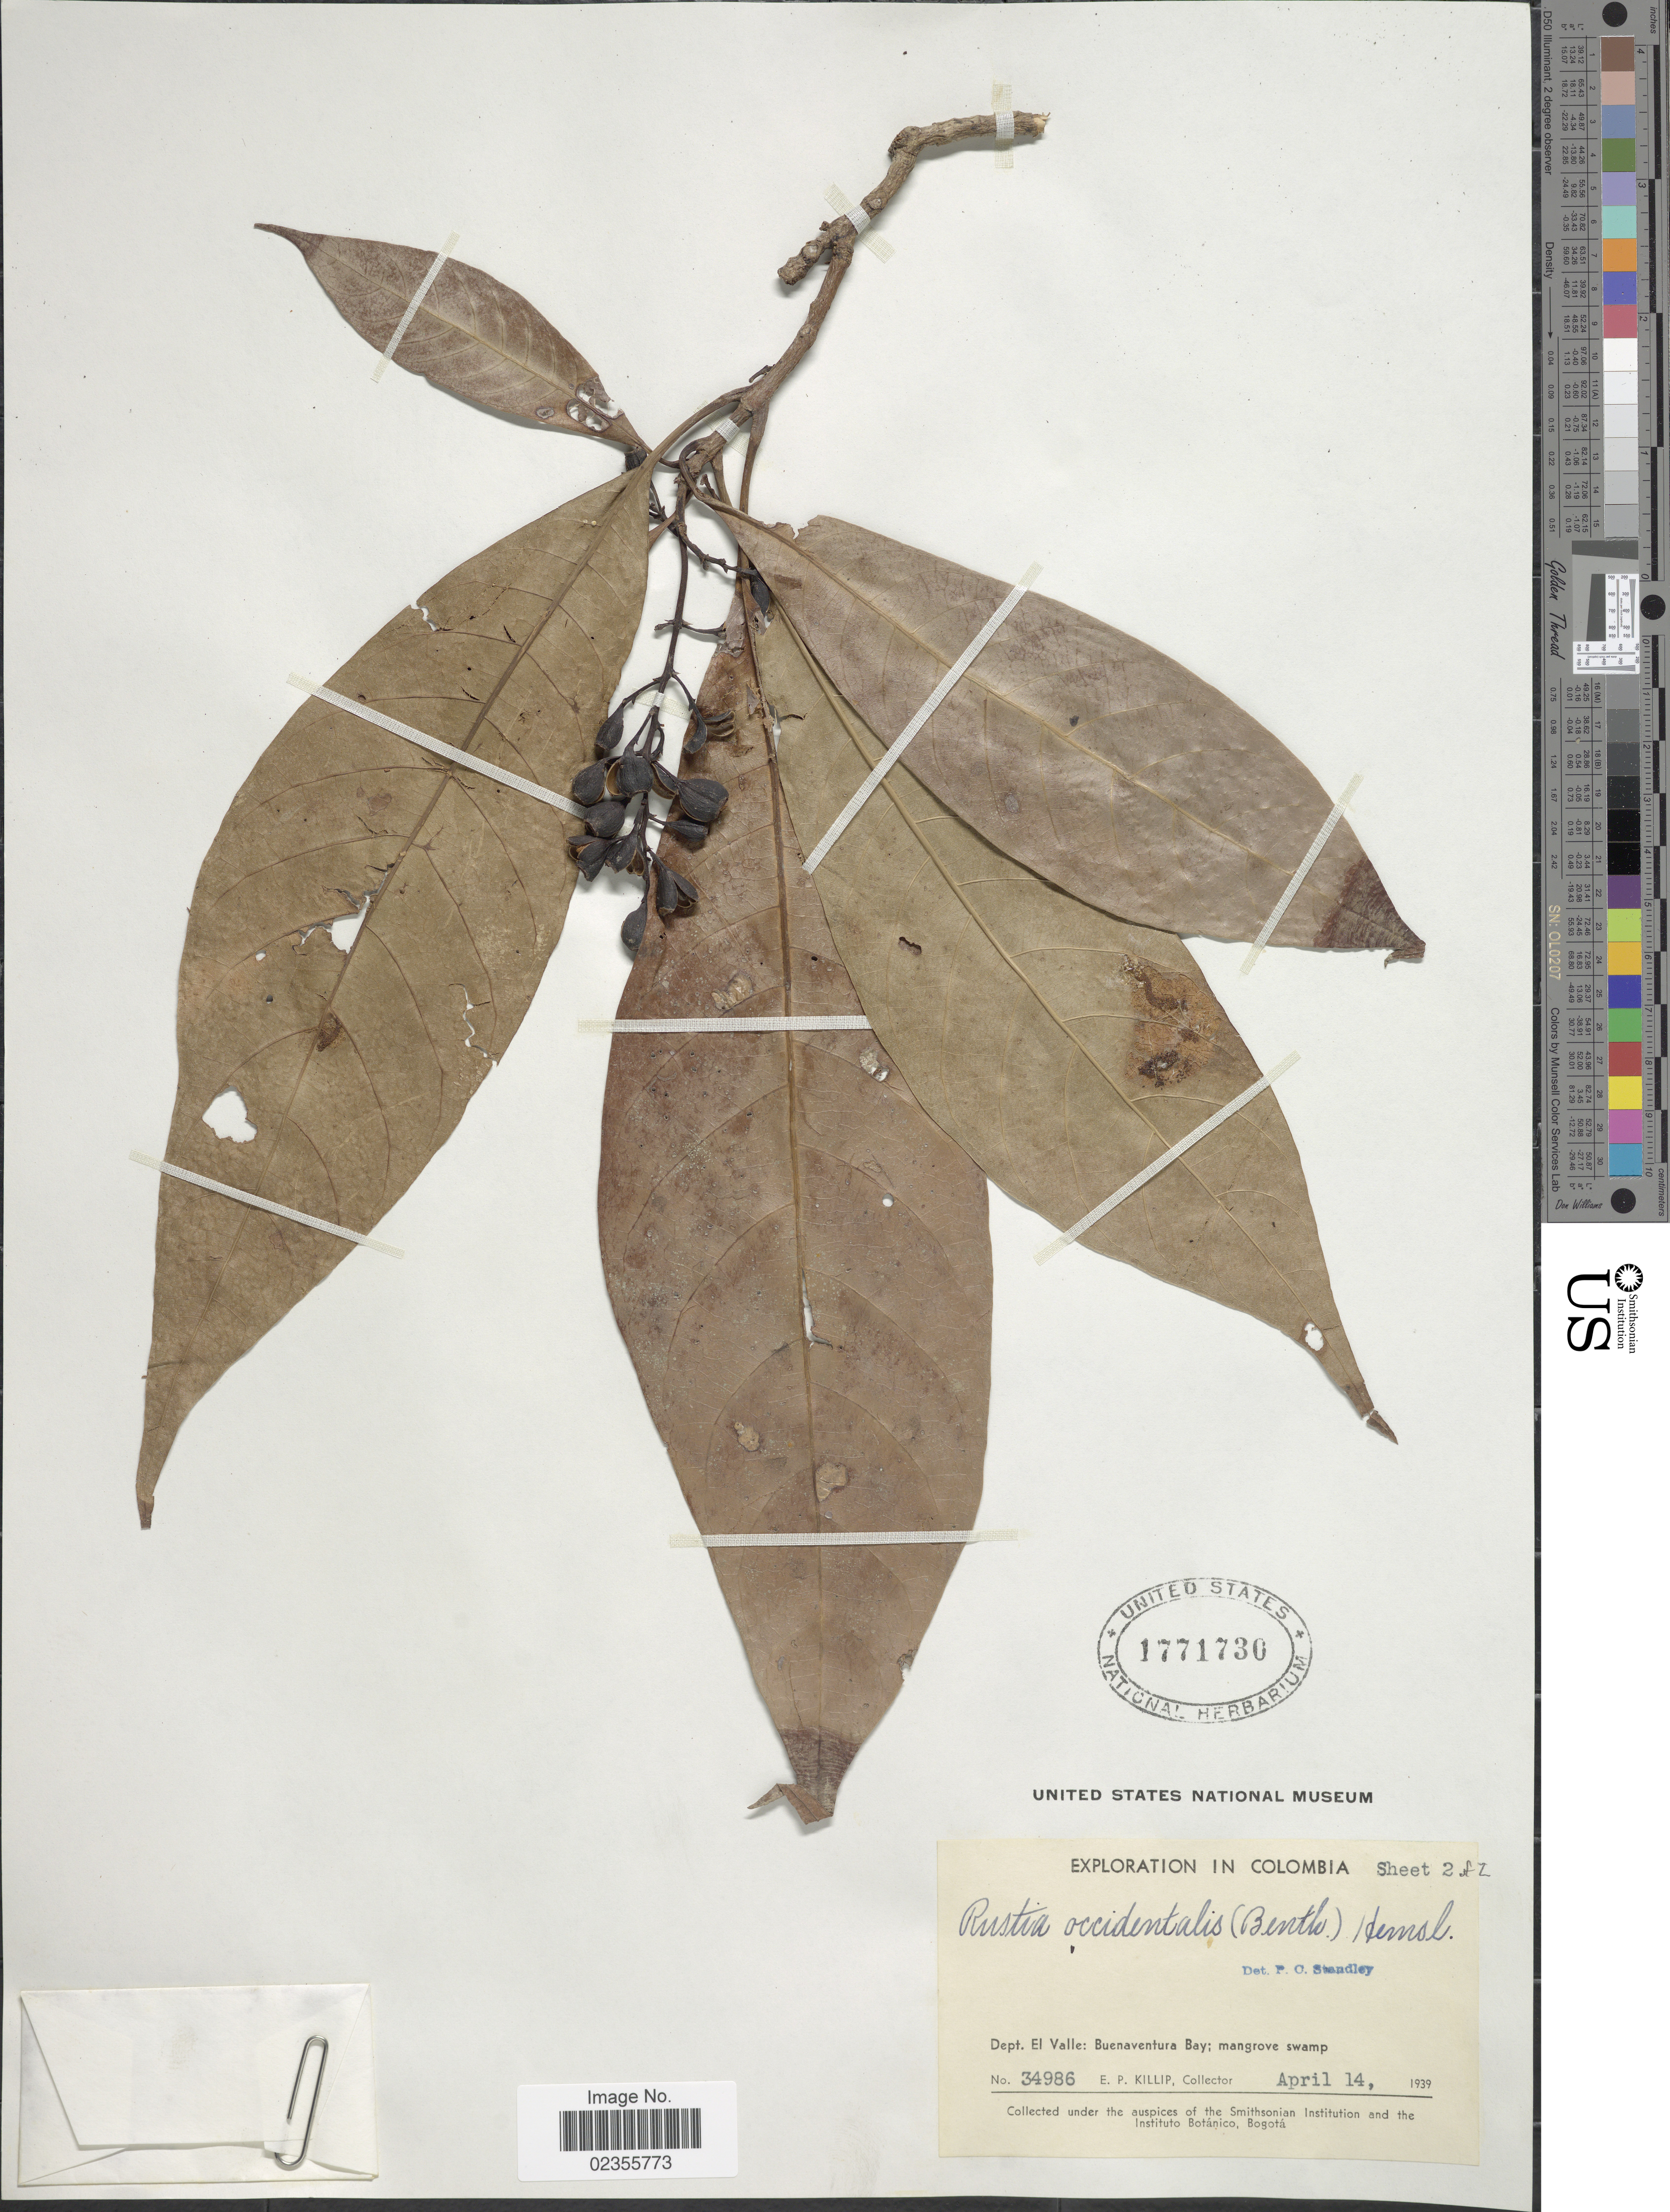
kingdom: Plantae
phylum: Tracheophyta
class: Magnoliopsida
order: Gentianales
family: Rubiaceae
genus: Rustia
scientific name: Rustia occidentalis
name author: (Benth.) Hemsl.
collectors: E. P. Killip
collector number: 34986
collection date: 1939-04-14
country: Colombia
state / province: Valle del Cauca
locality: Dept. El Valle: Buenaventura Bay; mangrove swamp.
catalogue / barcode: US 1771730